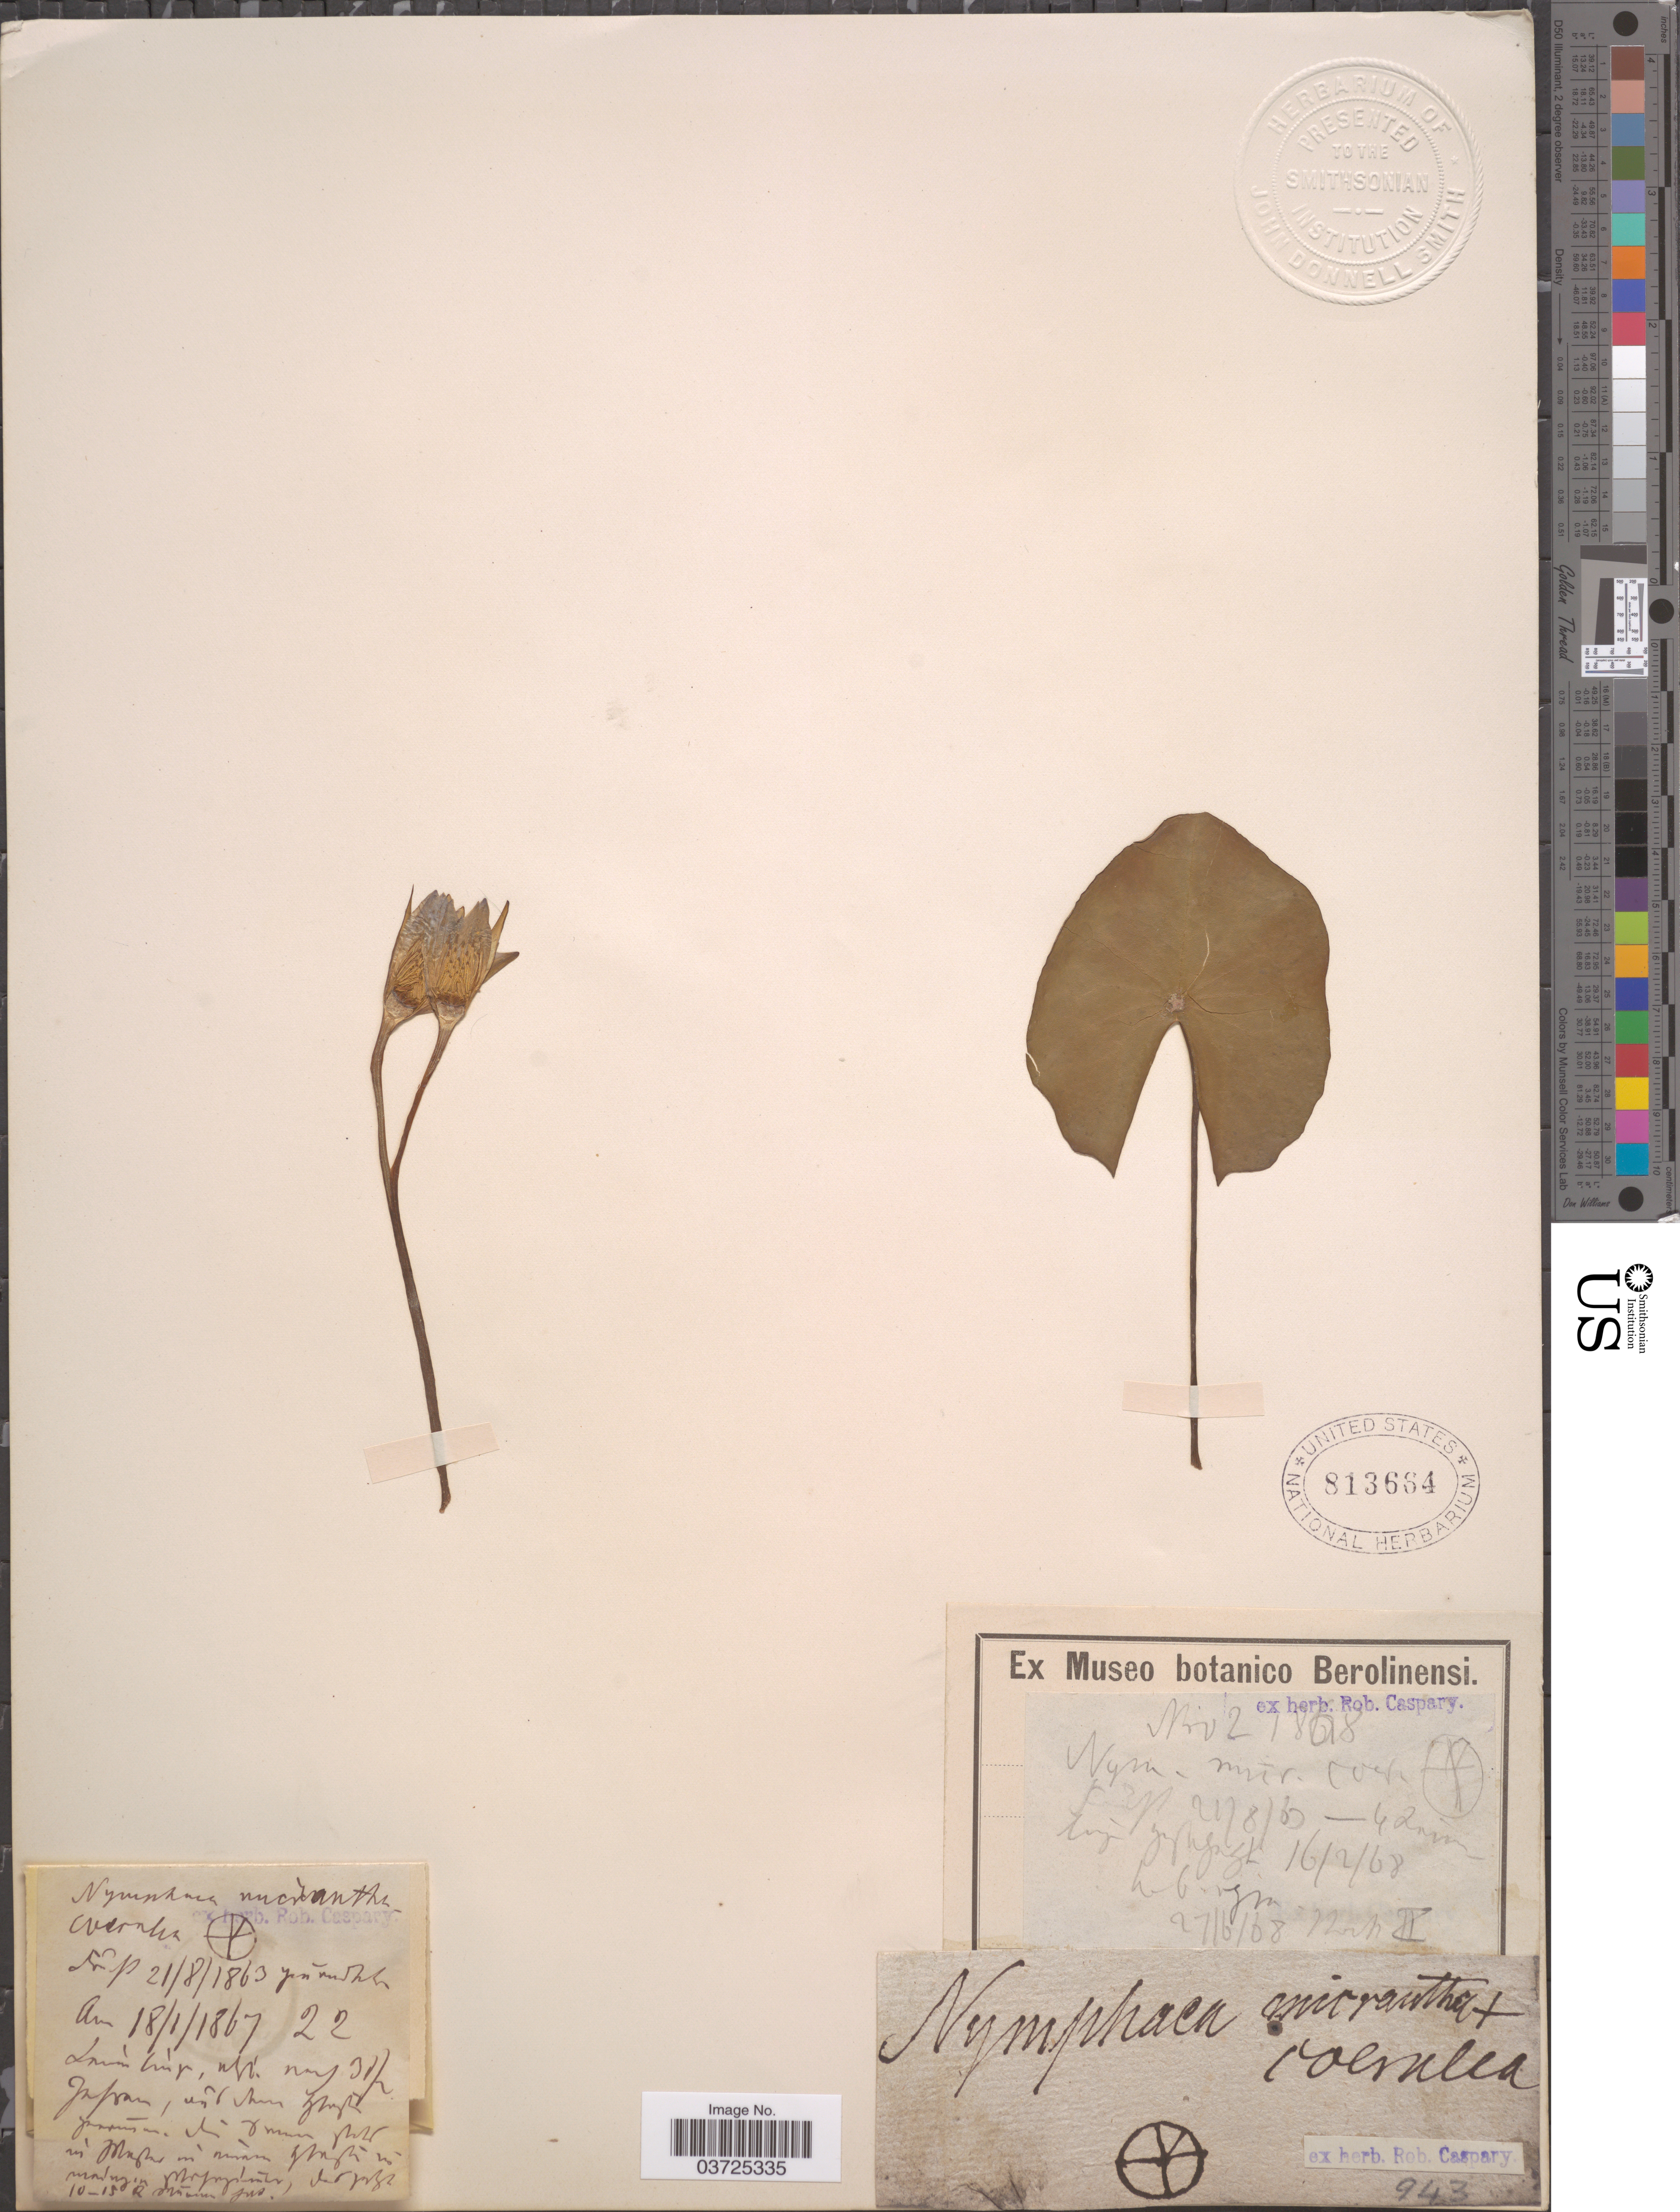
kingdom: Plantae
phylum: Tracheophyta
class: Magnoliopsida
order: Nymphaeales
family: Nymphaeaceae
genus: Nymphaea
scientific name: Nymphaea micrantha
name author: Guill. & Perr.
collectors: ex herb. Rob. Caspary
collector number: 943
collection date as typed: Transcribed d/m/y: 27/6/68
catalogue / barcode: US 813664